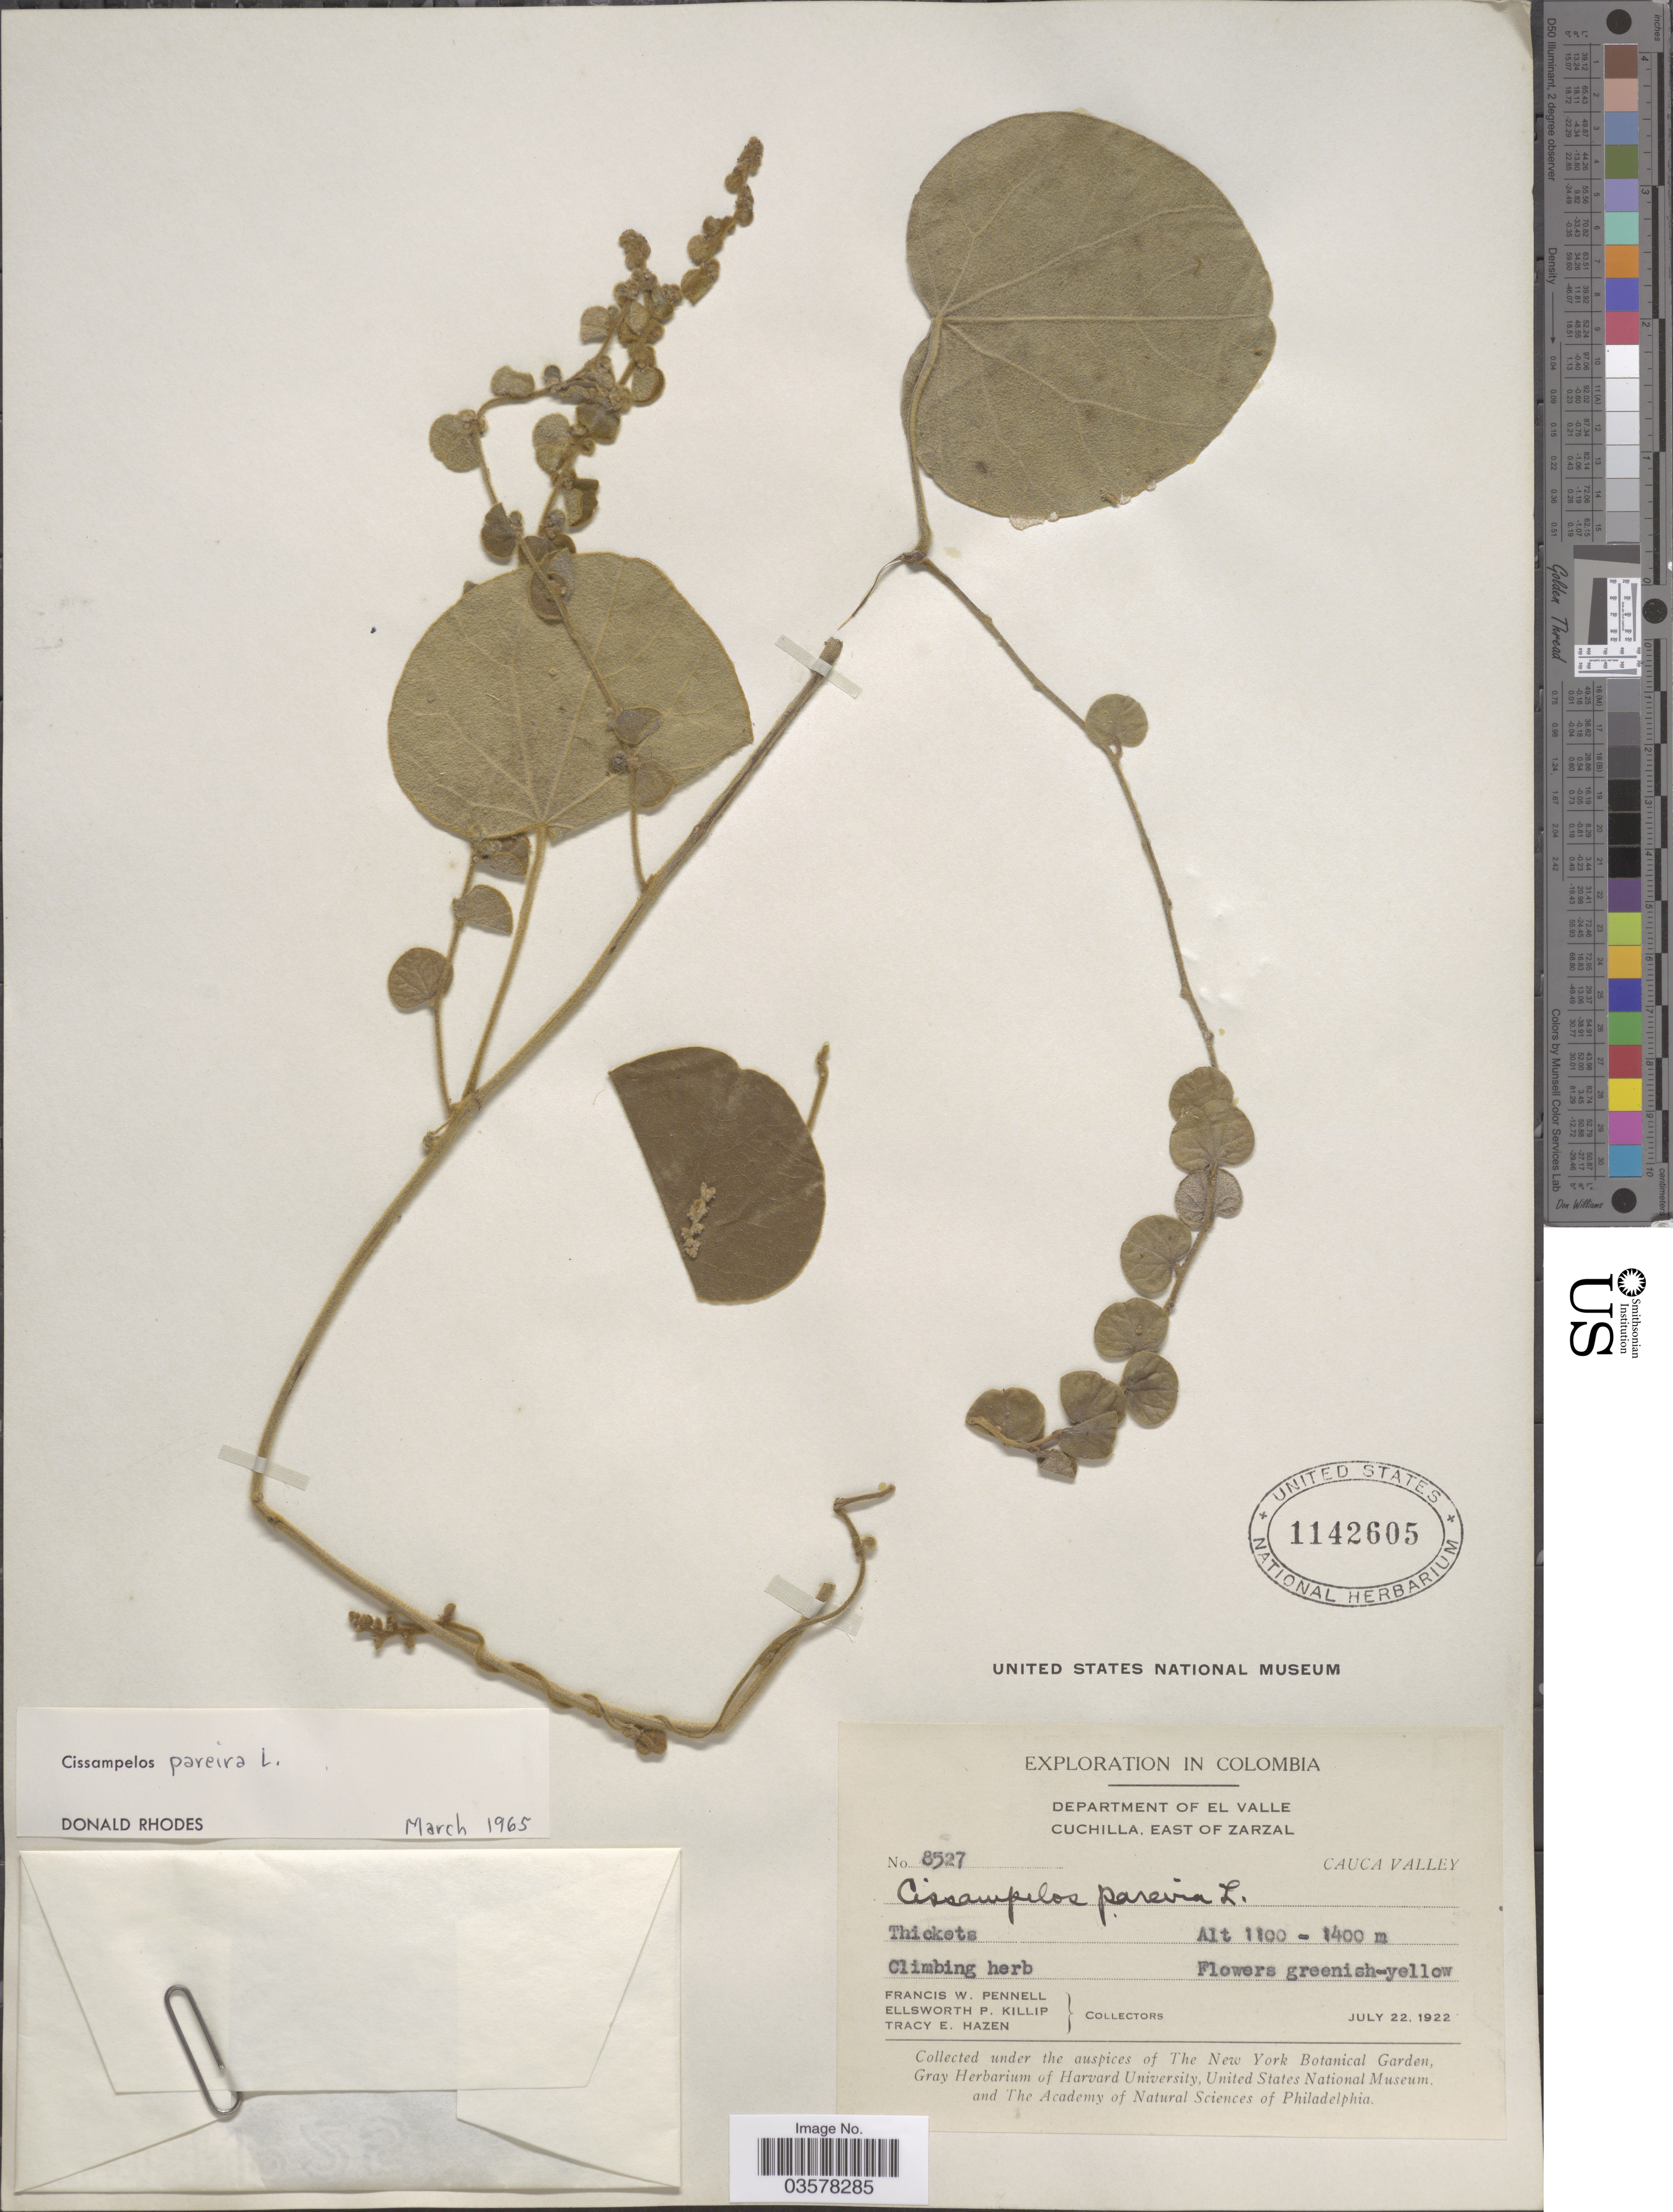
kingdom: Plantae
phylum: Tracheophyta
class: Magnoliopsida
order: Ranunculales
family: Menispermaceae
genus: Cissampelos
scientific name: Cissampelos pareira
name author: L.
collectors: F. W. Pennell, E. P. Killip & T. E. Hazen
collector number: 8527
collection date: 1922-07-22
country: Colombia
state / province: Valle del Cauca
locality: Department of El Valle, Cuchilla, East of Zarzal. Cauca Valley.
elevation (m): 1100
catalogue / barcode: US 1142605